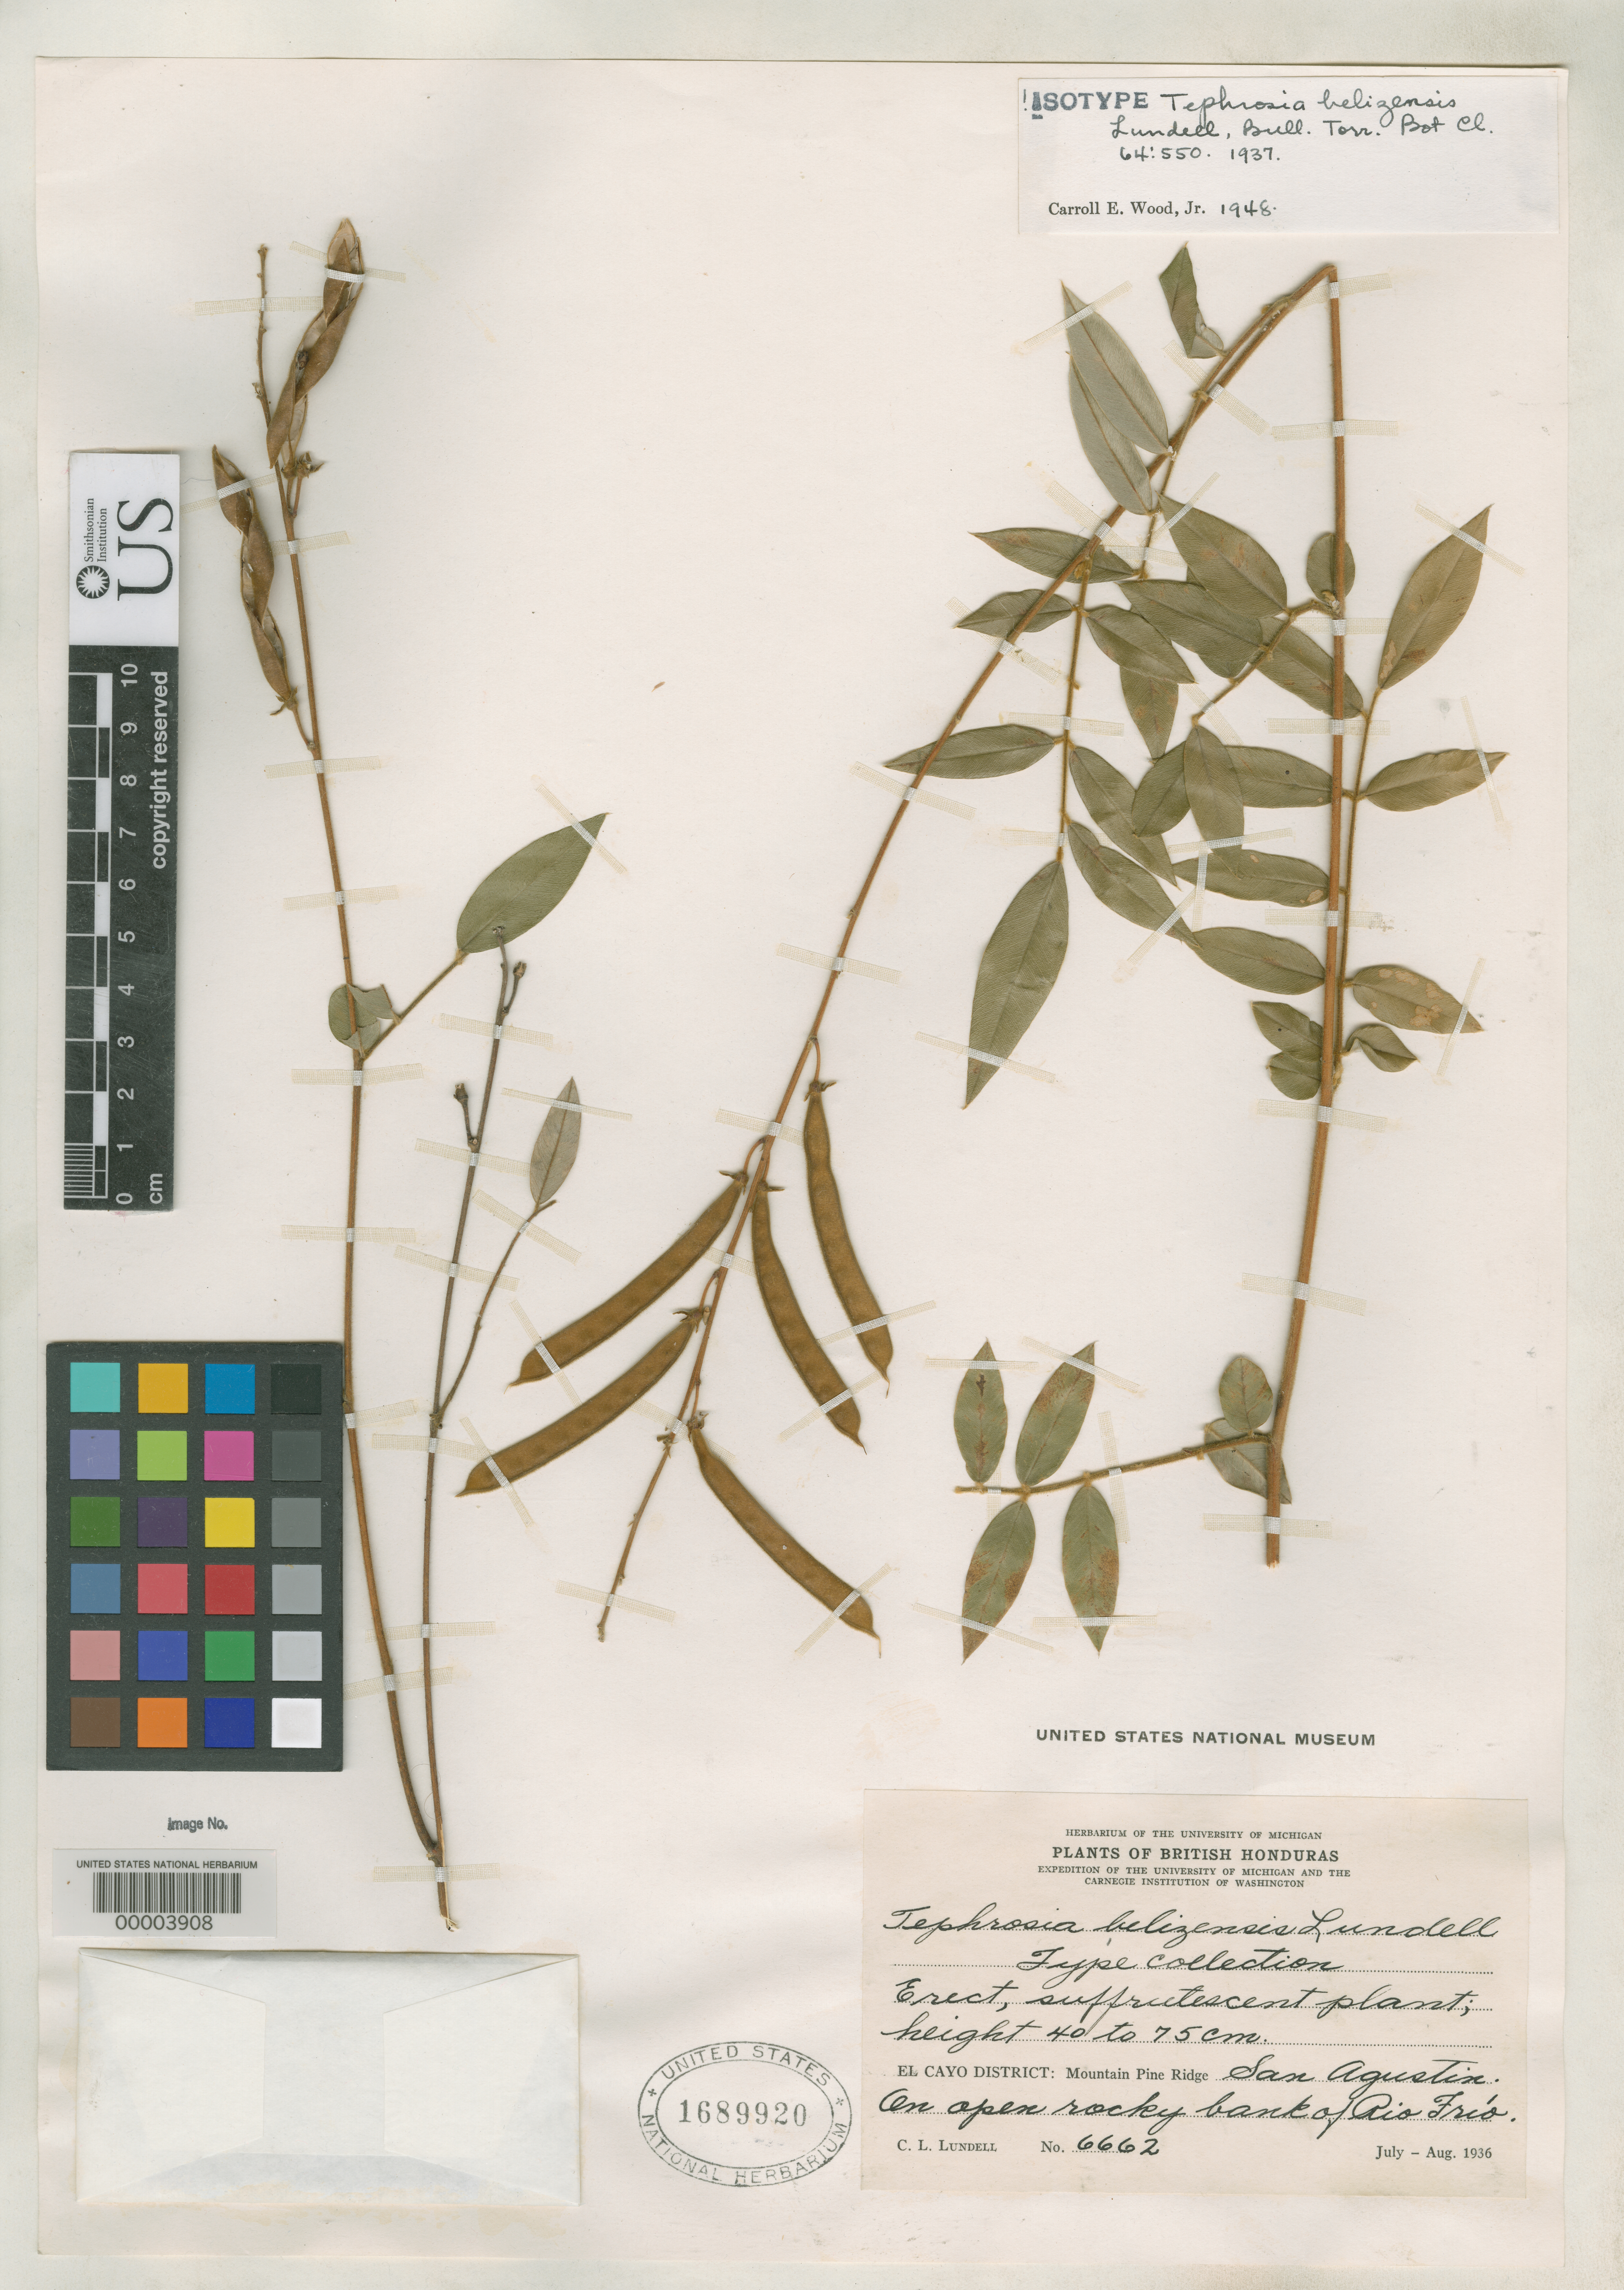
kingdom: Plantae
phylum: Tracheophyta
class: Magnoliopsida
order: Fabales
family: Fabaceae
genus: Tephrosia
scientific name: Tephrosia belizensis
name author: Lundell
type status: Isotype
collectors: C. L. Lundell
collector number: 6662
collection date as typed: Jul 1936 to -- Aug 1936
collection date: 1936-07/1936-08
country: Belize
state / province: Cayo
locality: Mountain Pine Ridge, San Agustin, on bank of Rio Frio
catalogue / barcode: US 1689920